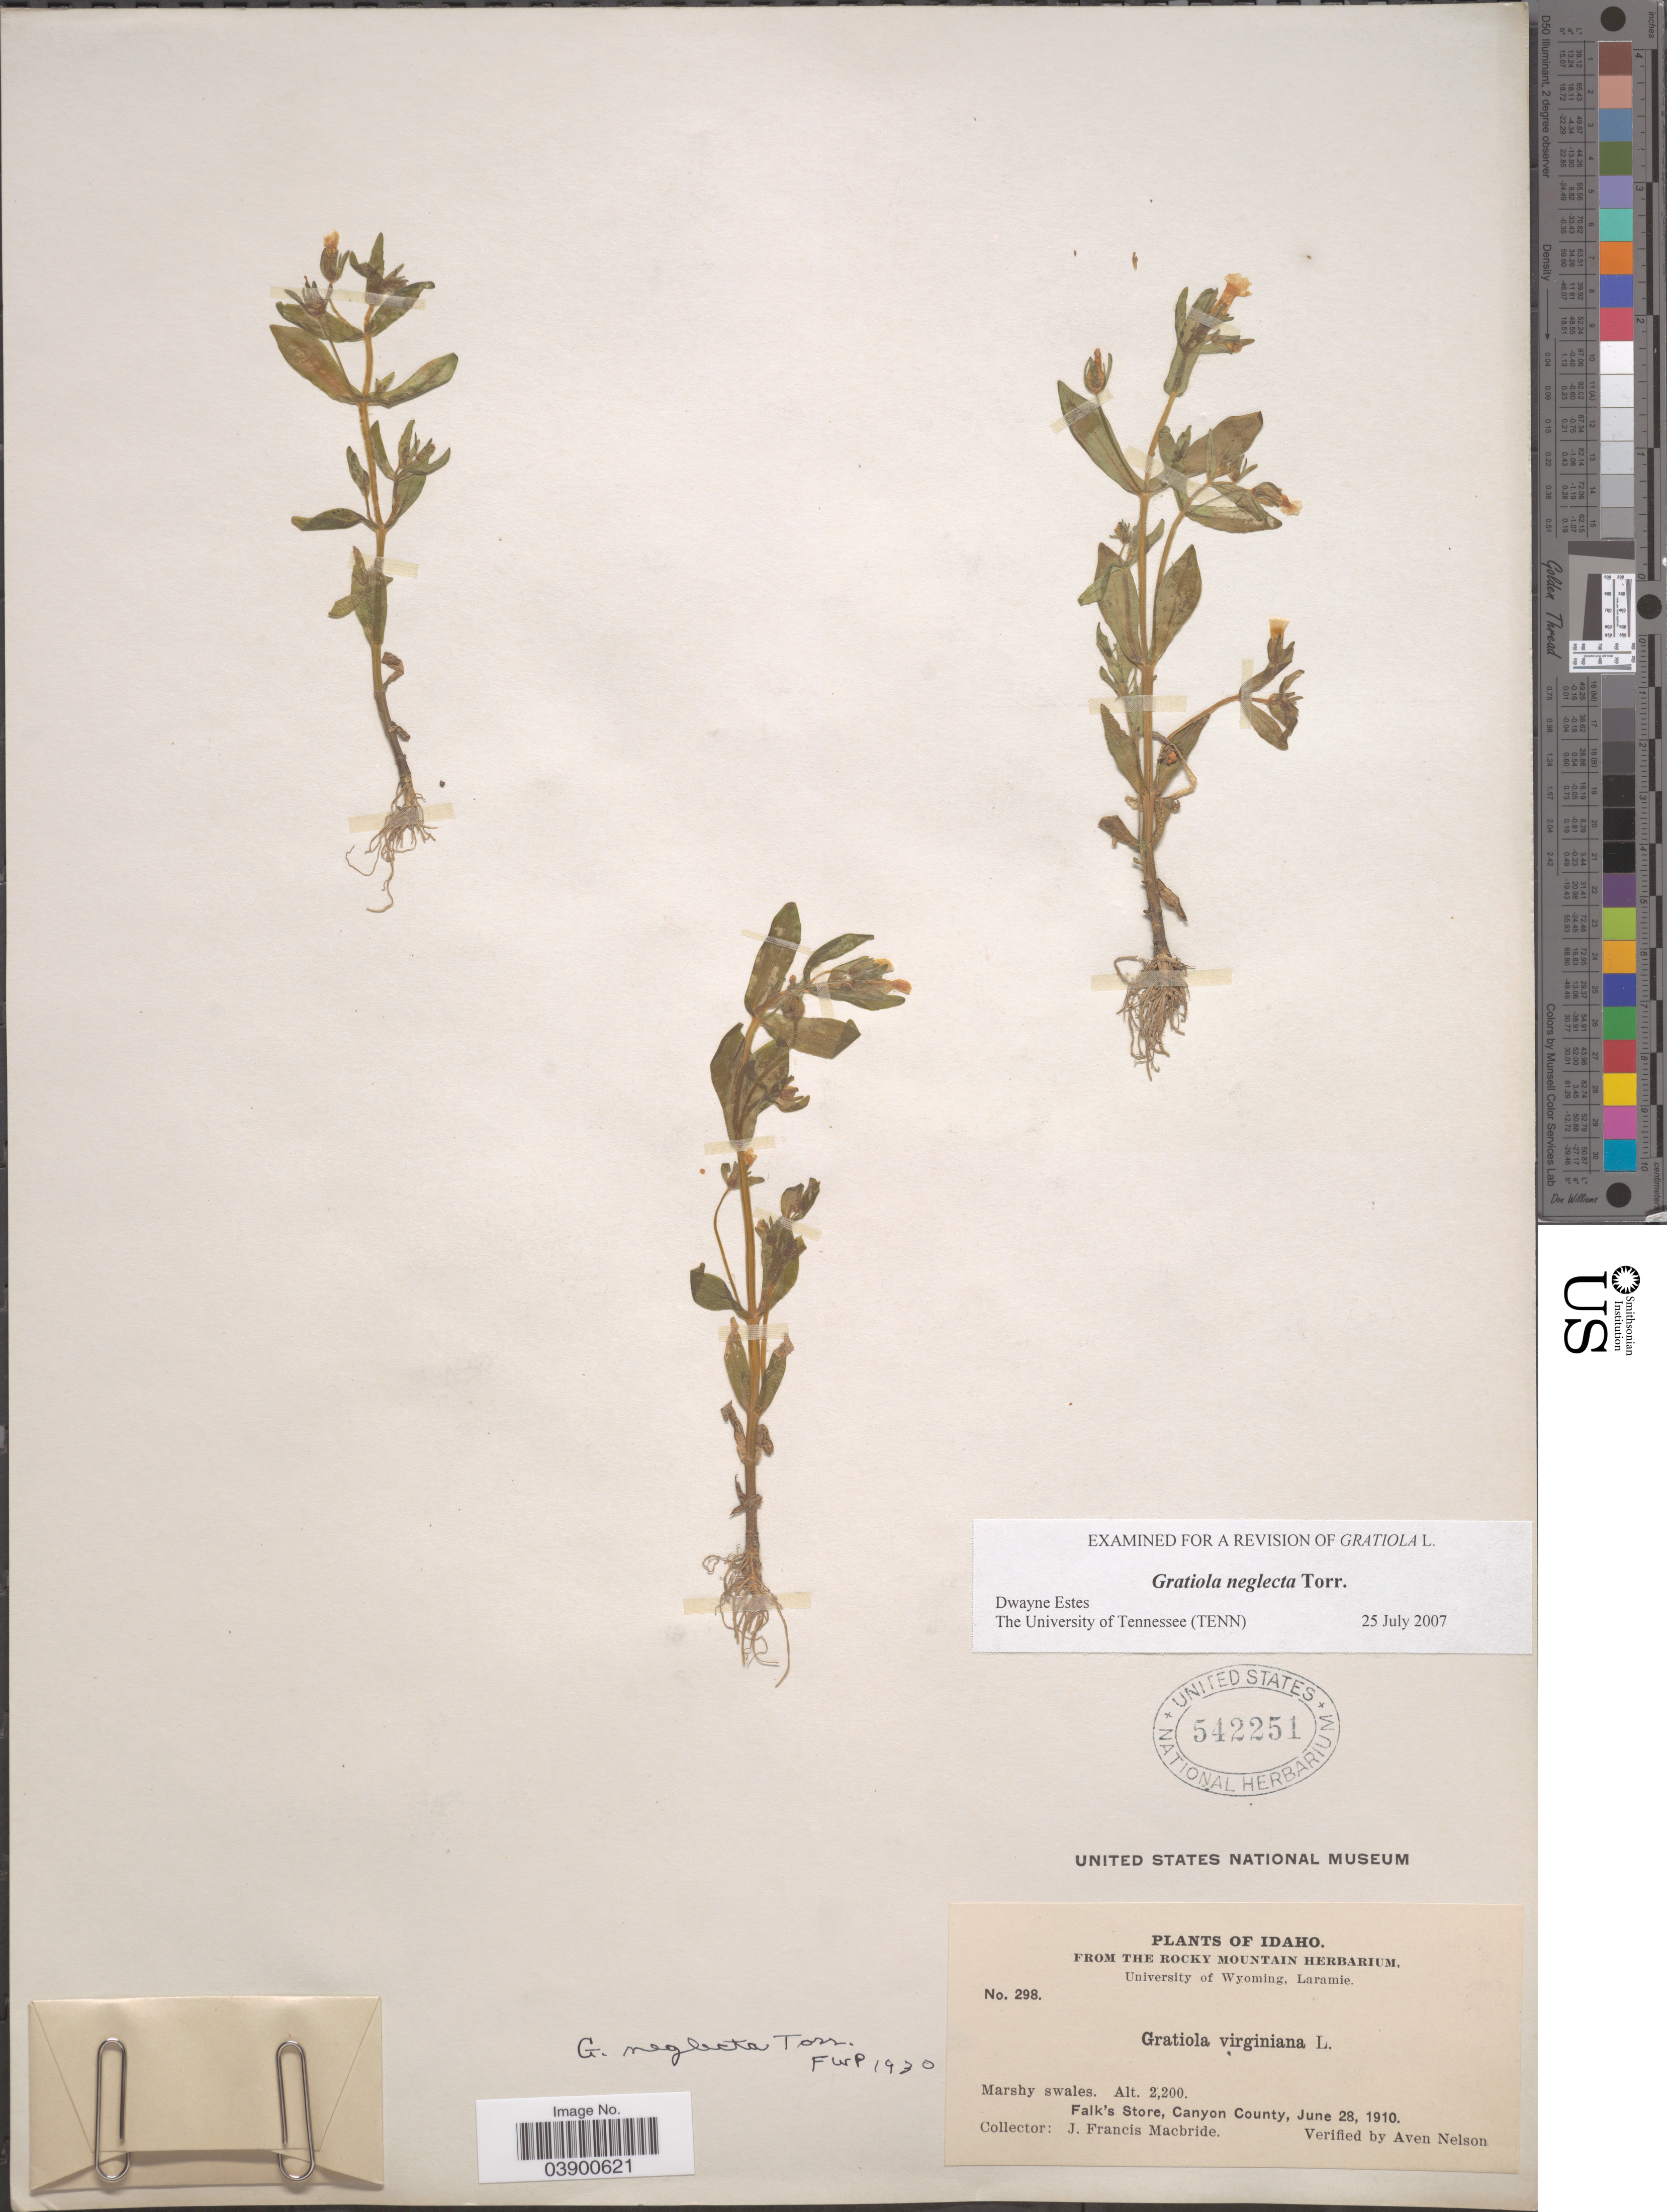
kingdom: Plantae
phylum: Tracheophyta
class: Magnoliopsida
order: Lamiales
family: Plantaginaceae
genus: Gratiola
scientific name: Gratiola neglecta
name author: Torr.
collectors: J. F. Macbride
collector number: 298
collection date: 1910-06-28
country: United States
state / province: Idaho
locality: Falk's Store, Canyon County.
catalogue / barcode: US 542251